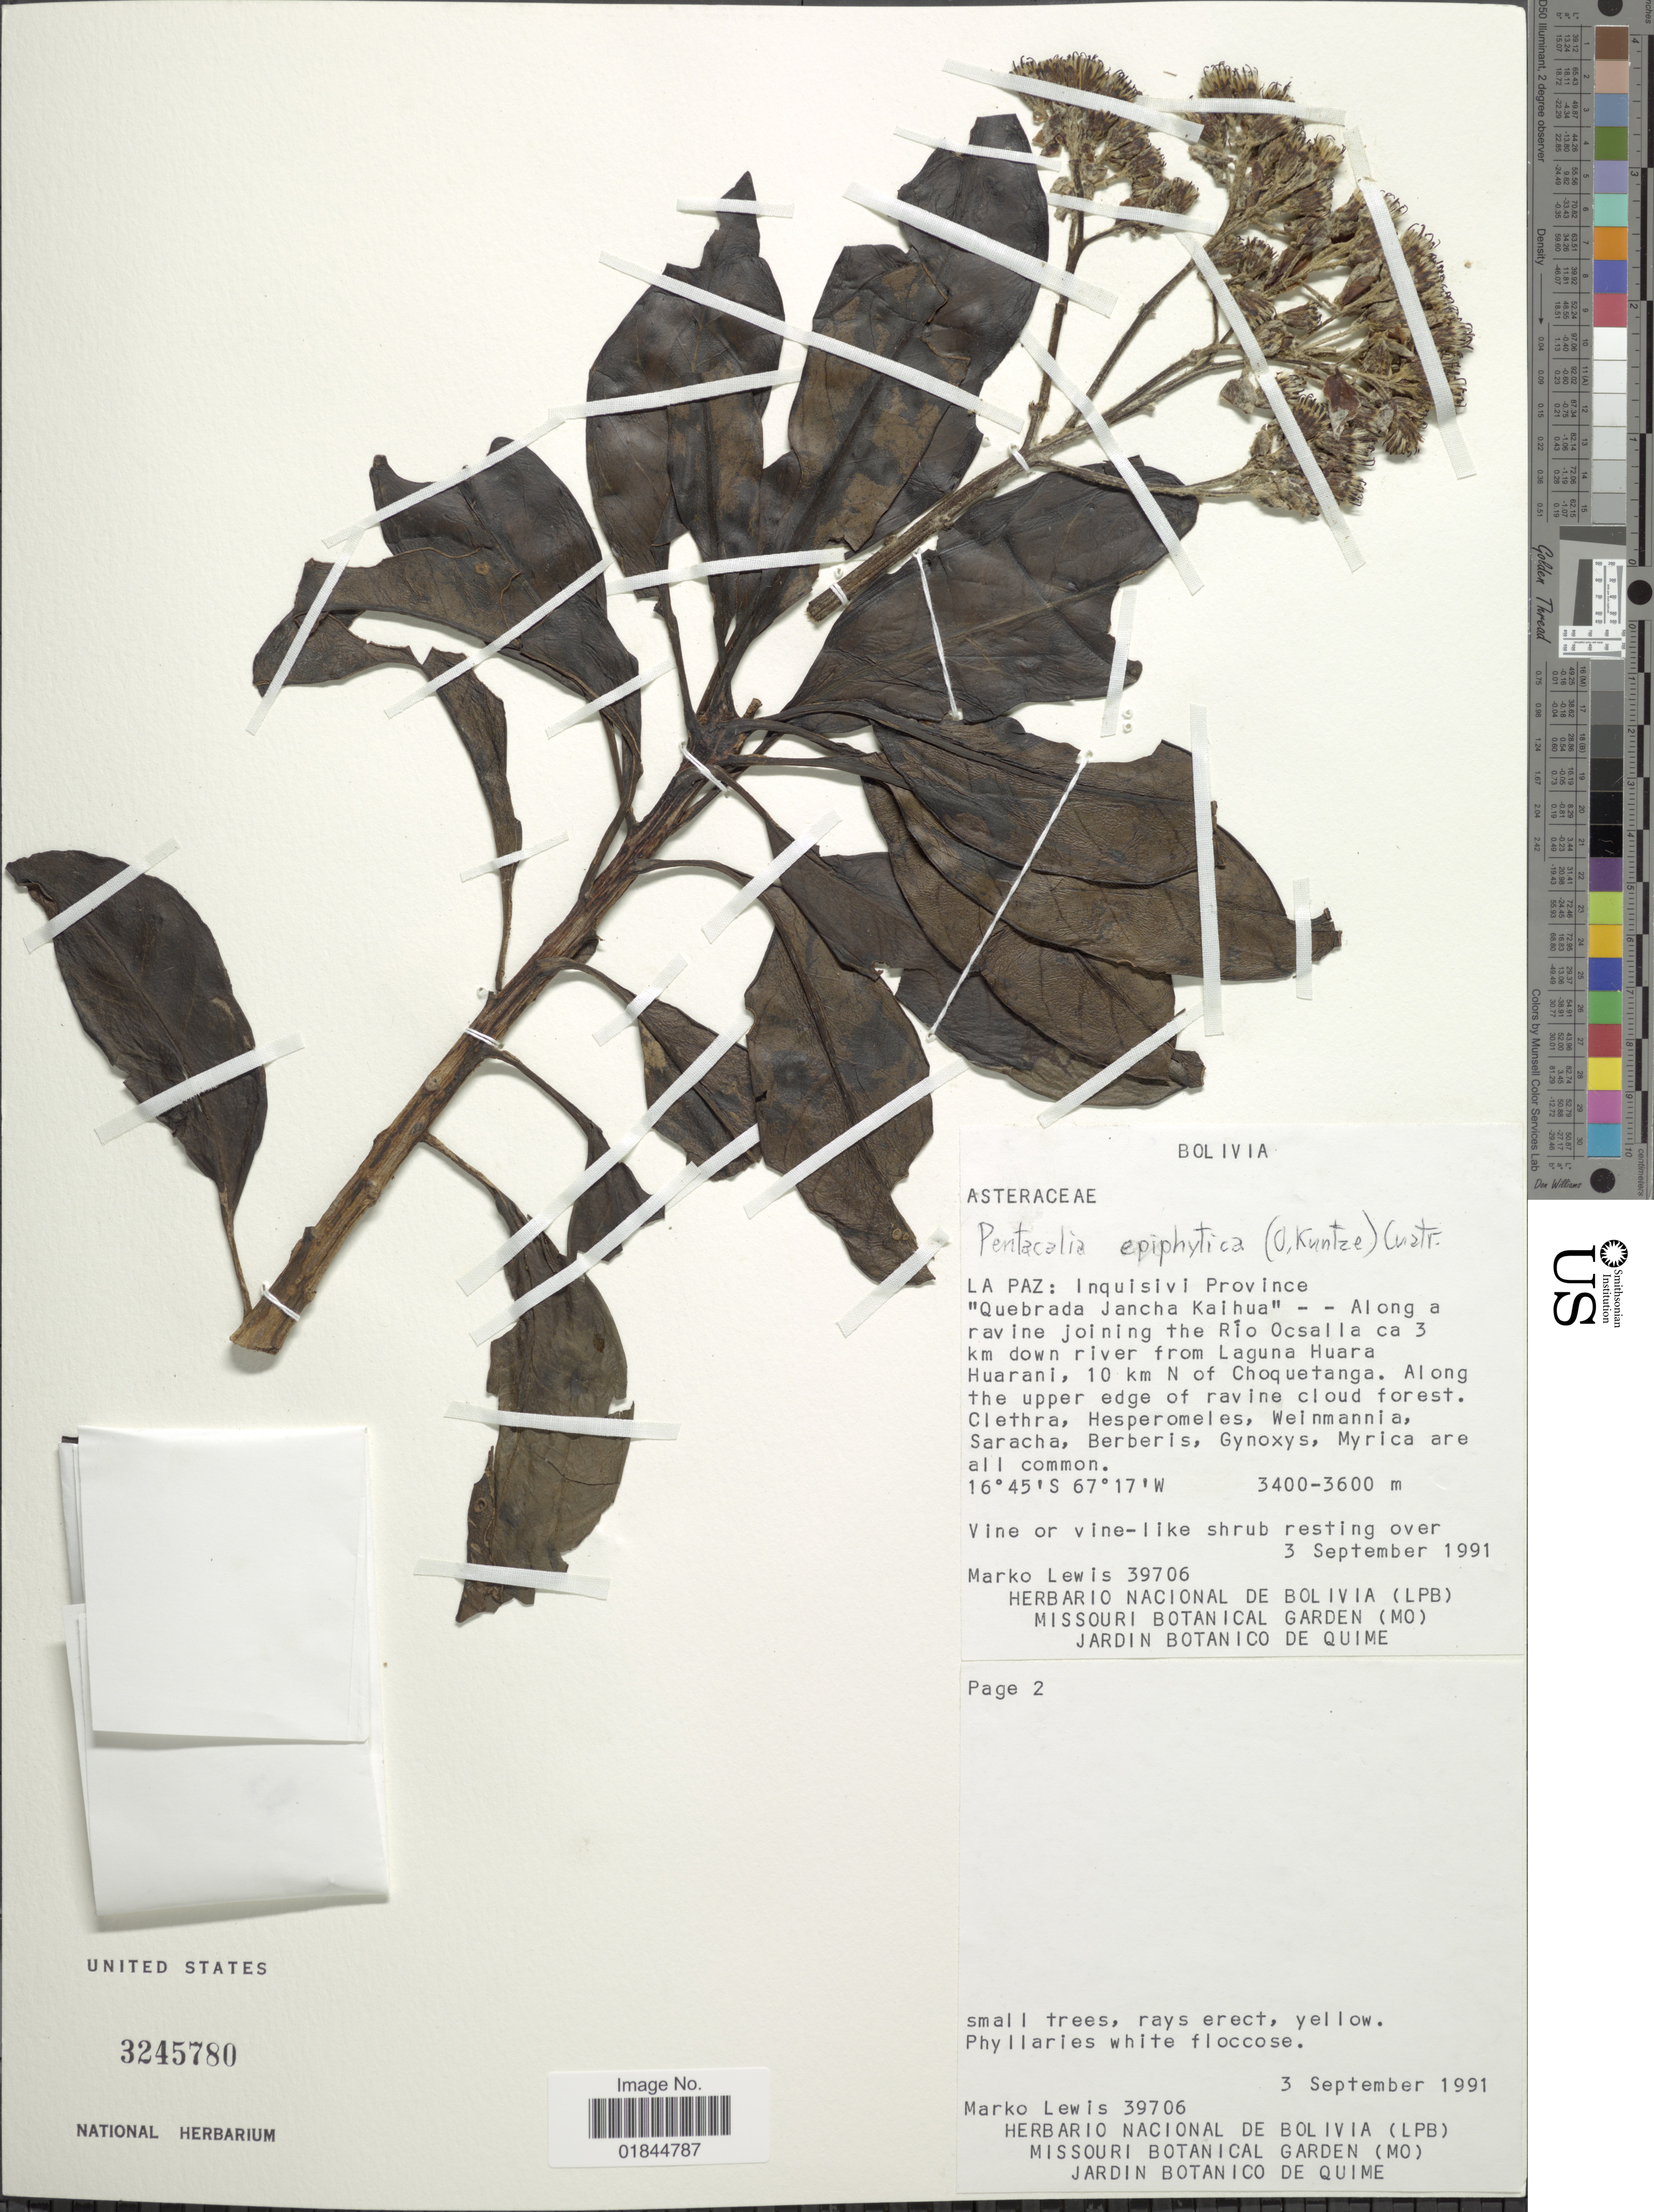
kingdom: Plantae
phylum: Tracheophyta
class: Magnoliopsida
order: Asterales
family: Asteraceae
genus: Pentacalia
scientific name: Pentacalia epiphytica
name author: (Kuntze) Cuatrec.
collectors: M. A. Lewis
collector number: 39706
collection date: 1991-09-03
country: Bolivia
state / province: La Paz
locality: La Paz: Inquisivi Province "Quebrada Jancha Kaihua" -- Along a ravine joining the Rio Ocsalla ca 3 km down river from Laguna Huara Huarani, 10 km N of Choquetanga.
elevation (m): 3400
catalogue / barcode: US 3245780